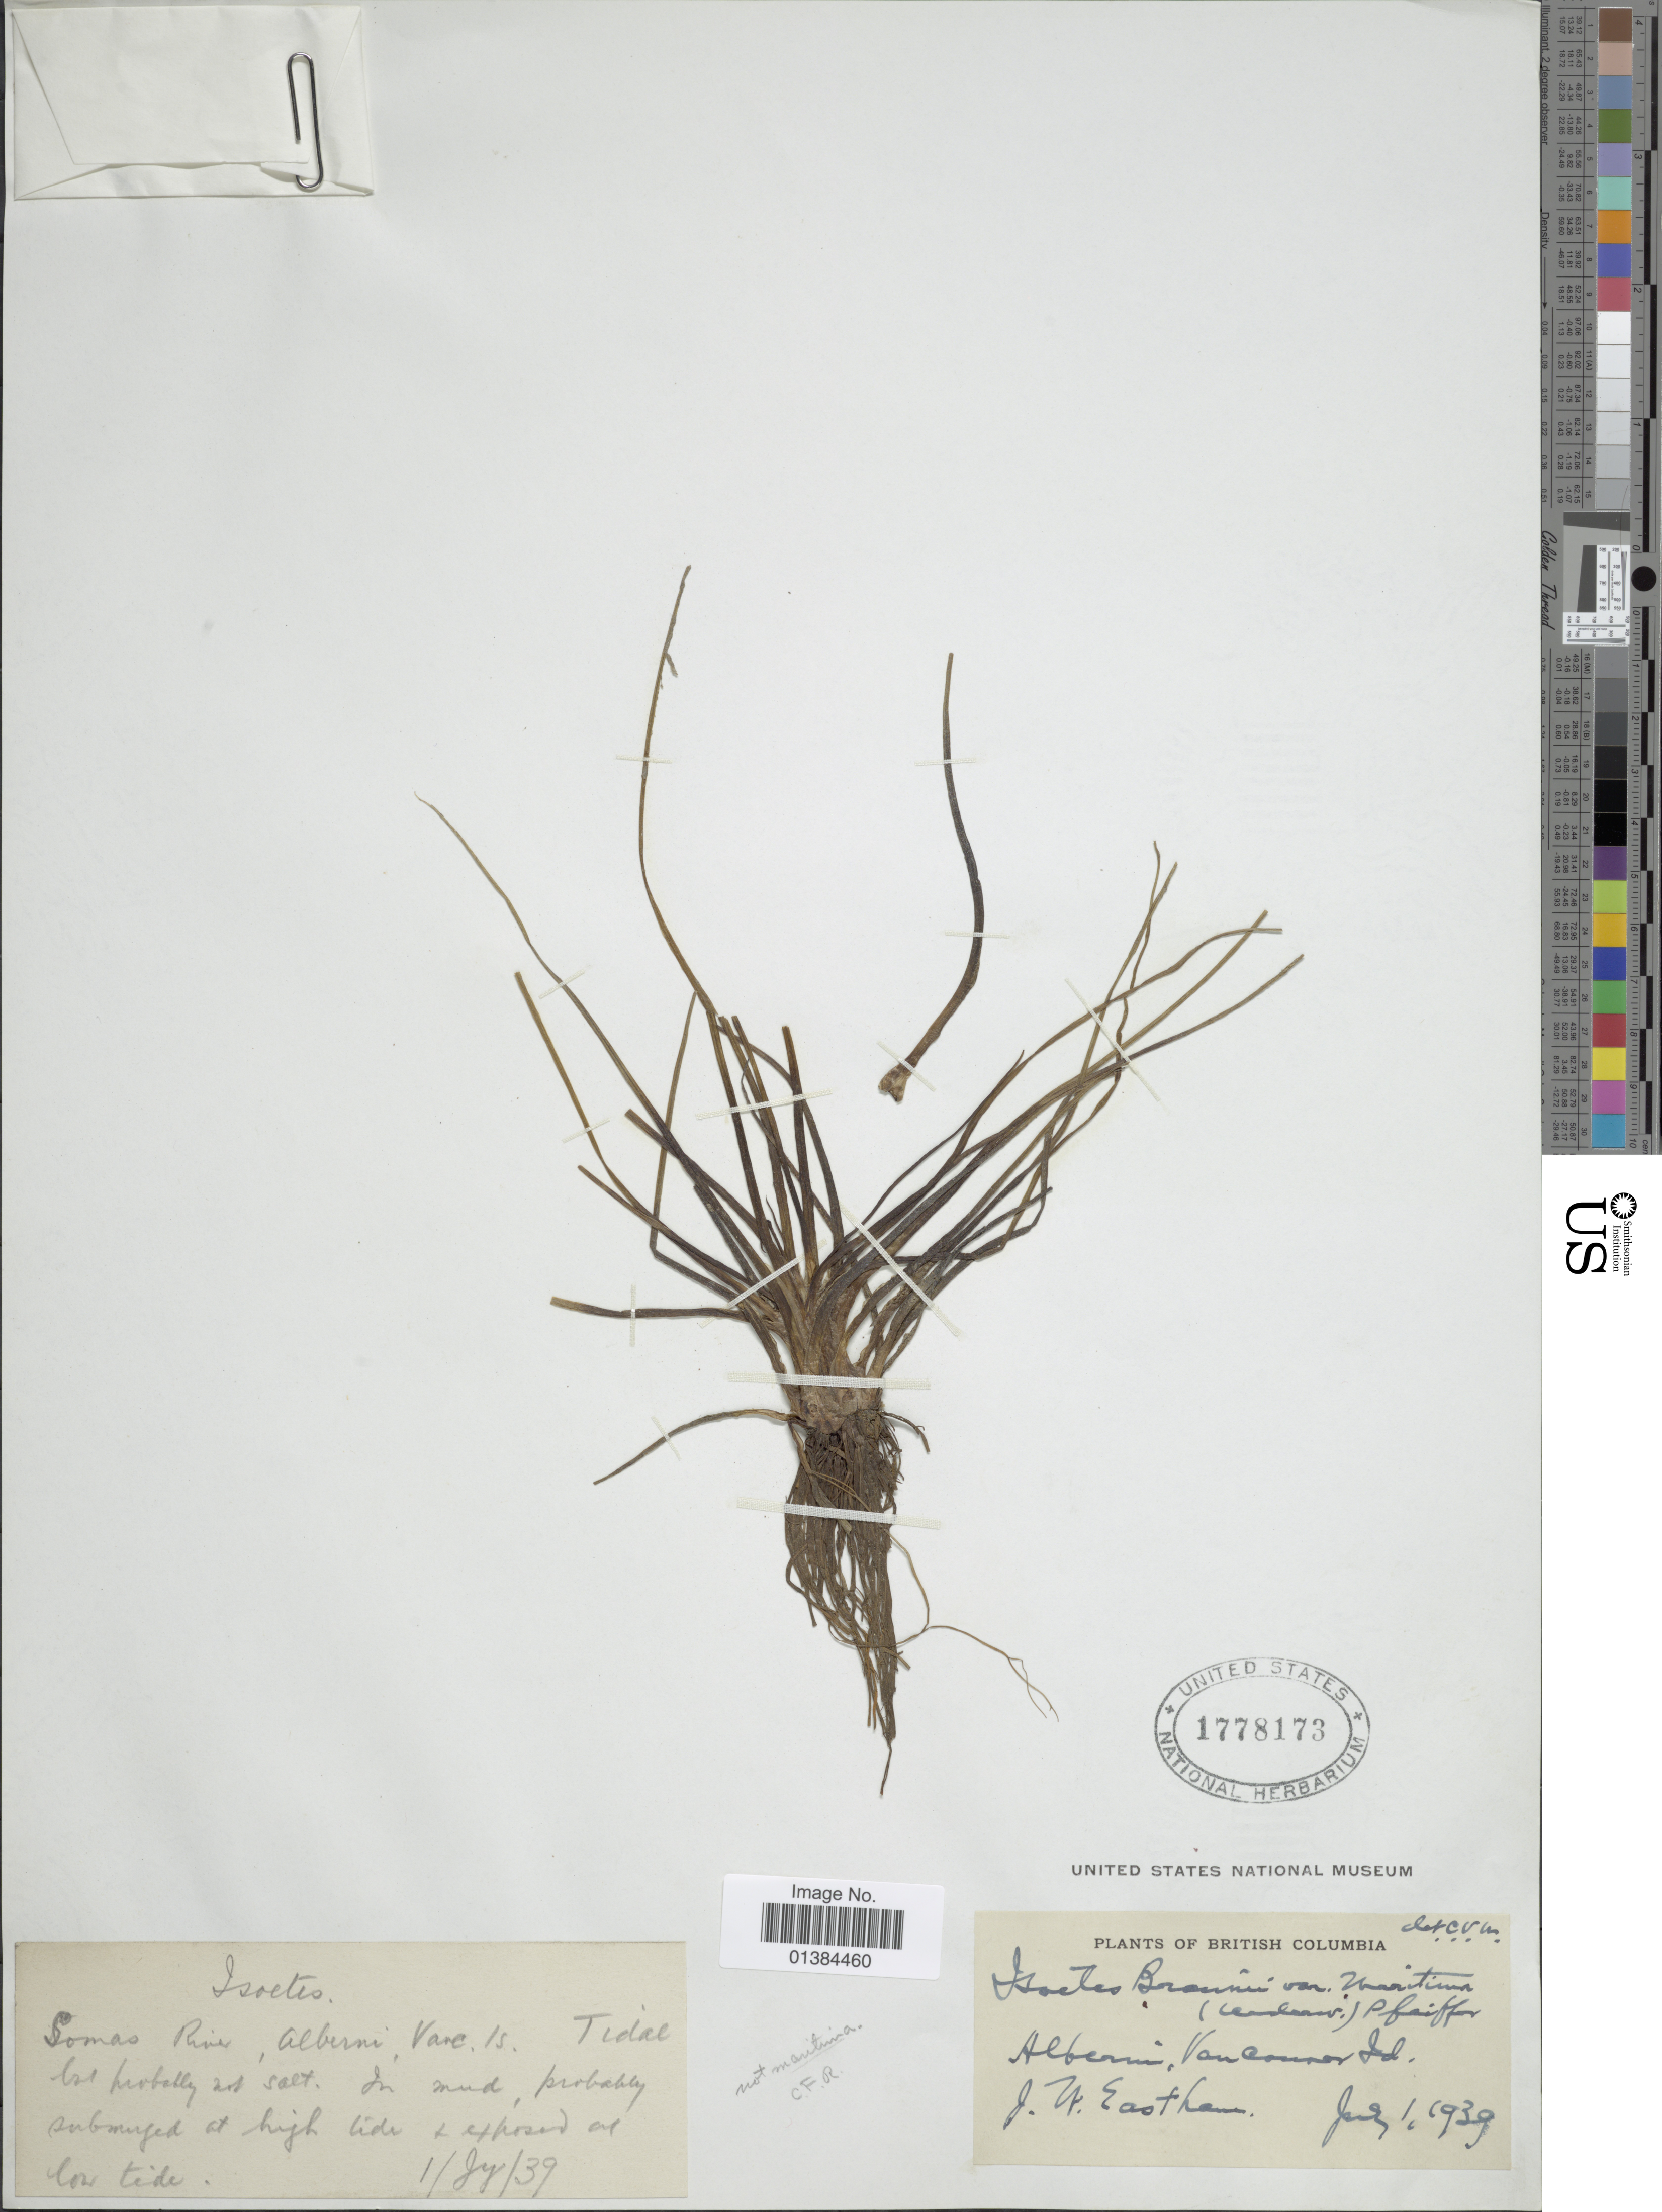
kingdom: Plantae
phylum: Tracheophyta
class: Lycopodiopsida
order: Isoetales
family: Isoetaceae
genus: Isoetes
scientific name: Isoetes echinospora var. braunii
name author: (Durieu) Engelm.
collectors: J. Eastham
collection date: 1939-07-01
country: Canada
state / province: British Columbia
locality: Alberni, Vancouver Id.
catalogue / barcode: US 1778173